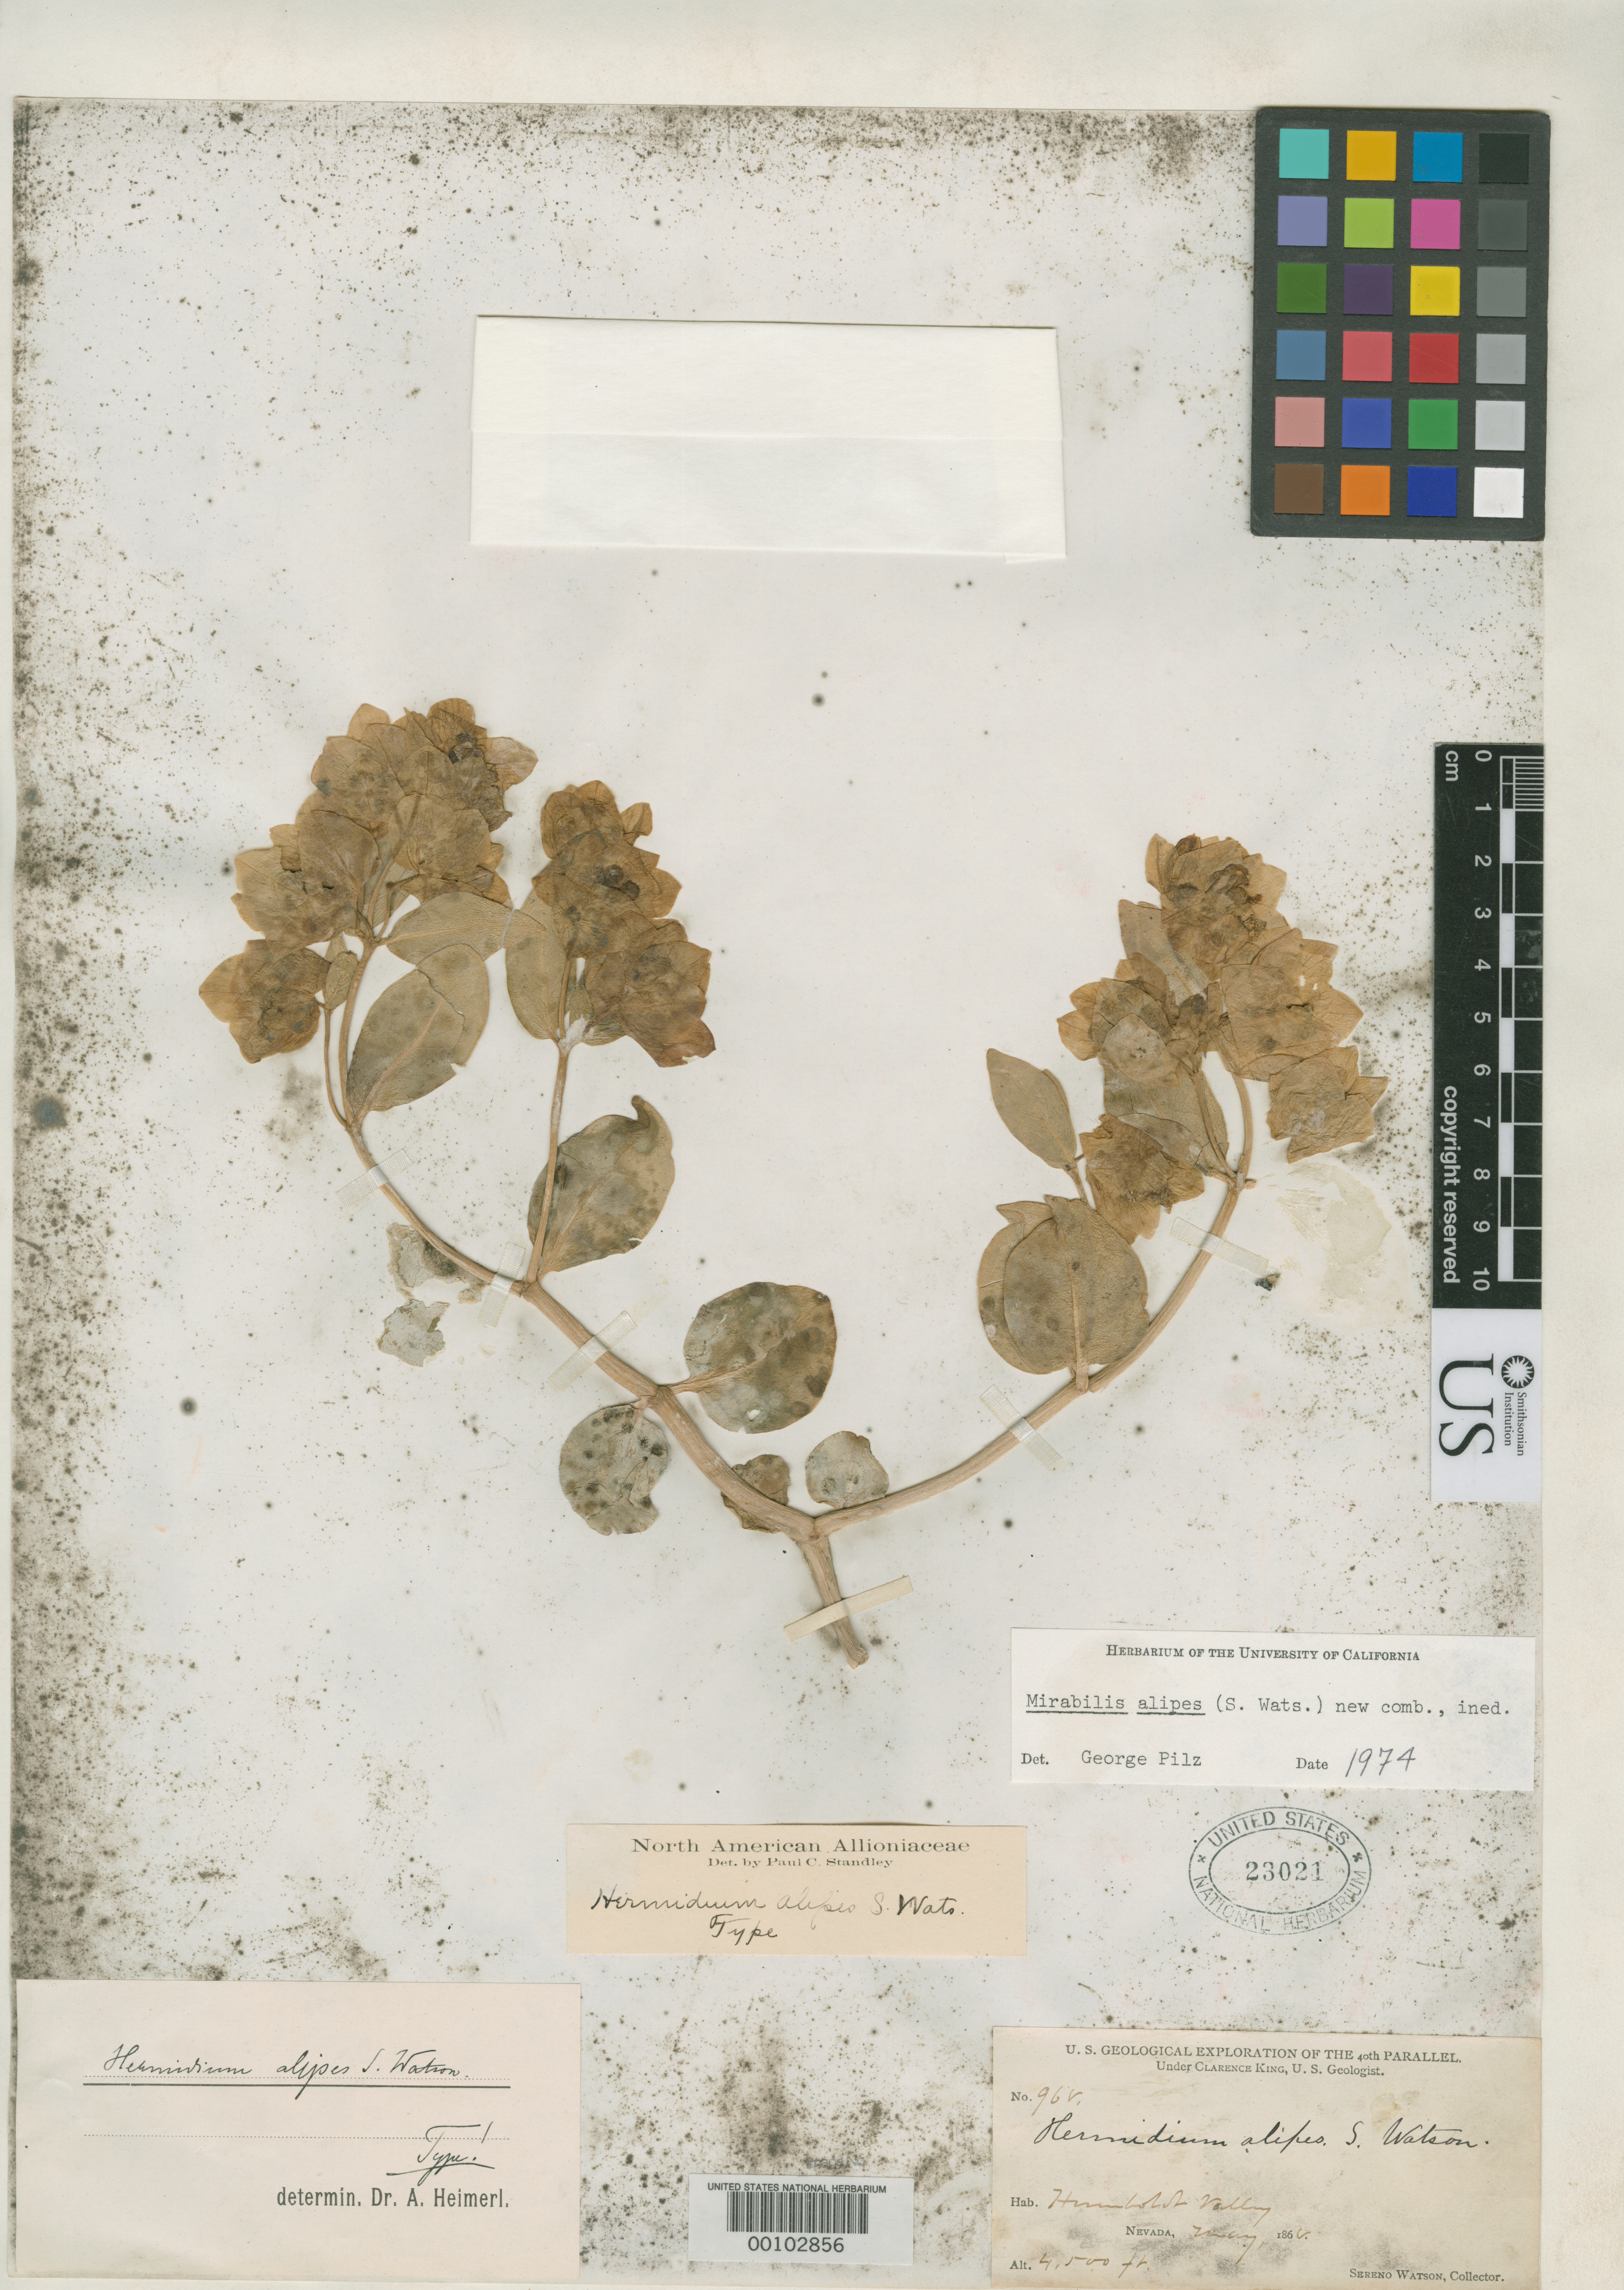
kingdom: Plantae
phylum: Tracheophyta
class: Magnoliopsida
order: Caryophyllales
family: Nyctaginaceae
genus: Hermidium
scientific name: Hermidium alipes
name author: S. Watson in C. King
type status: Holotype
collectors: S. Watson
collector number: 968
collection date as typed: May 1868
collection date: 1868-05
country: United States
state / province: Nevada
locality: Humboldt Valley.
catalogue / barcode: US 23021